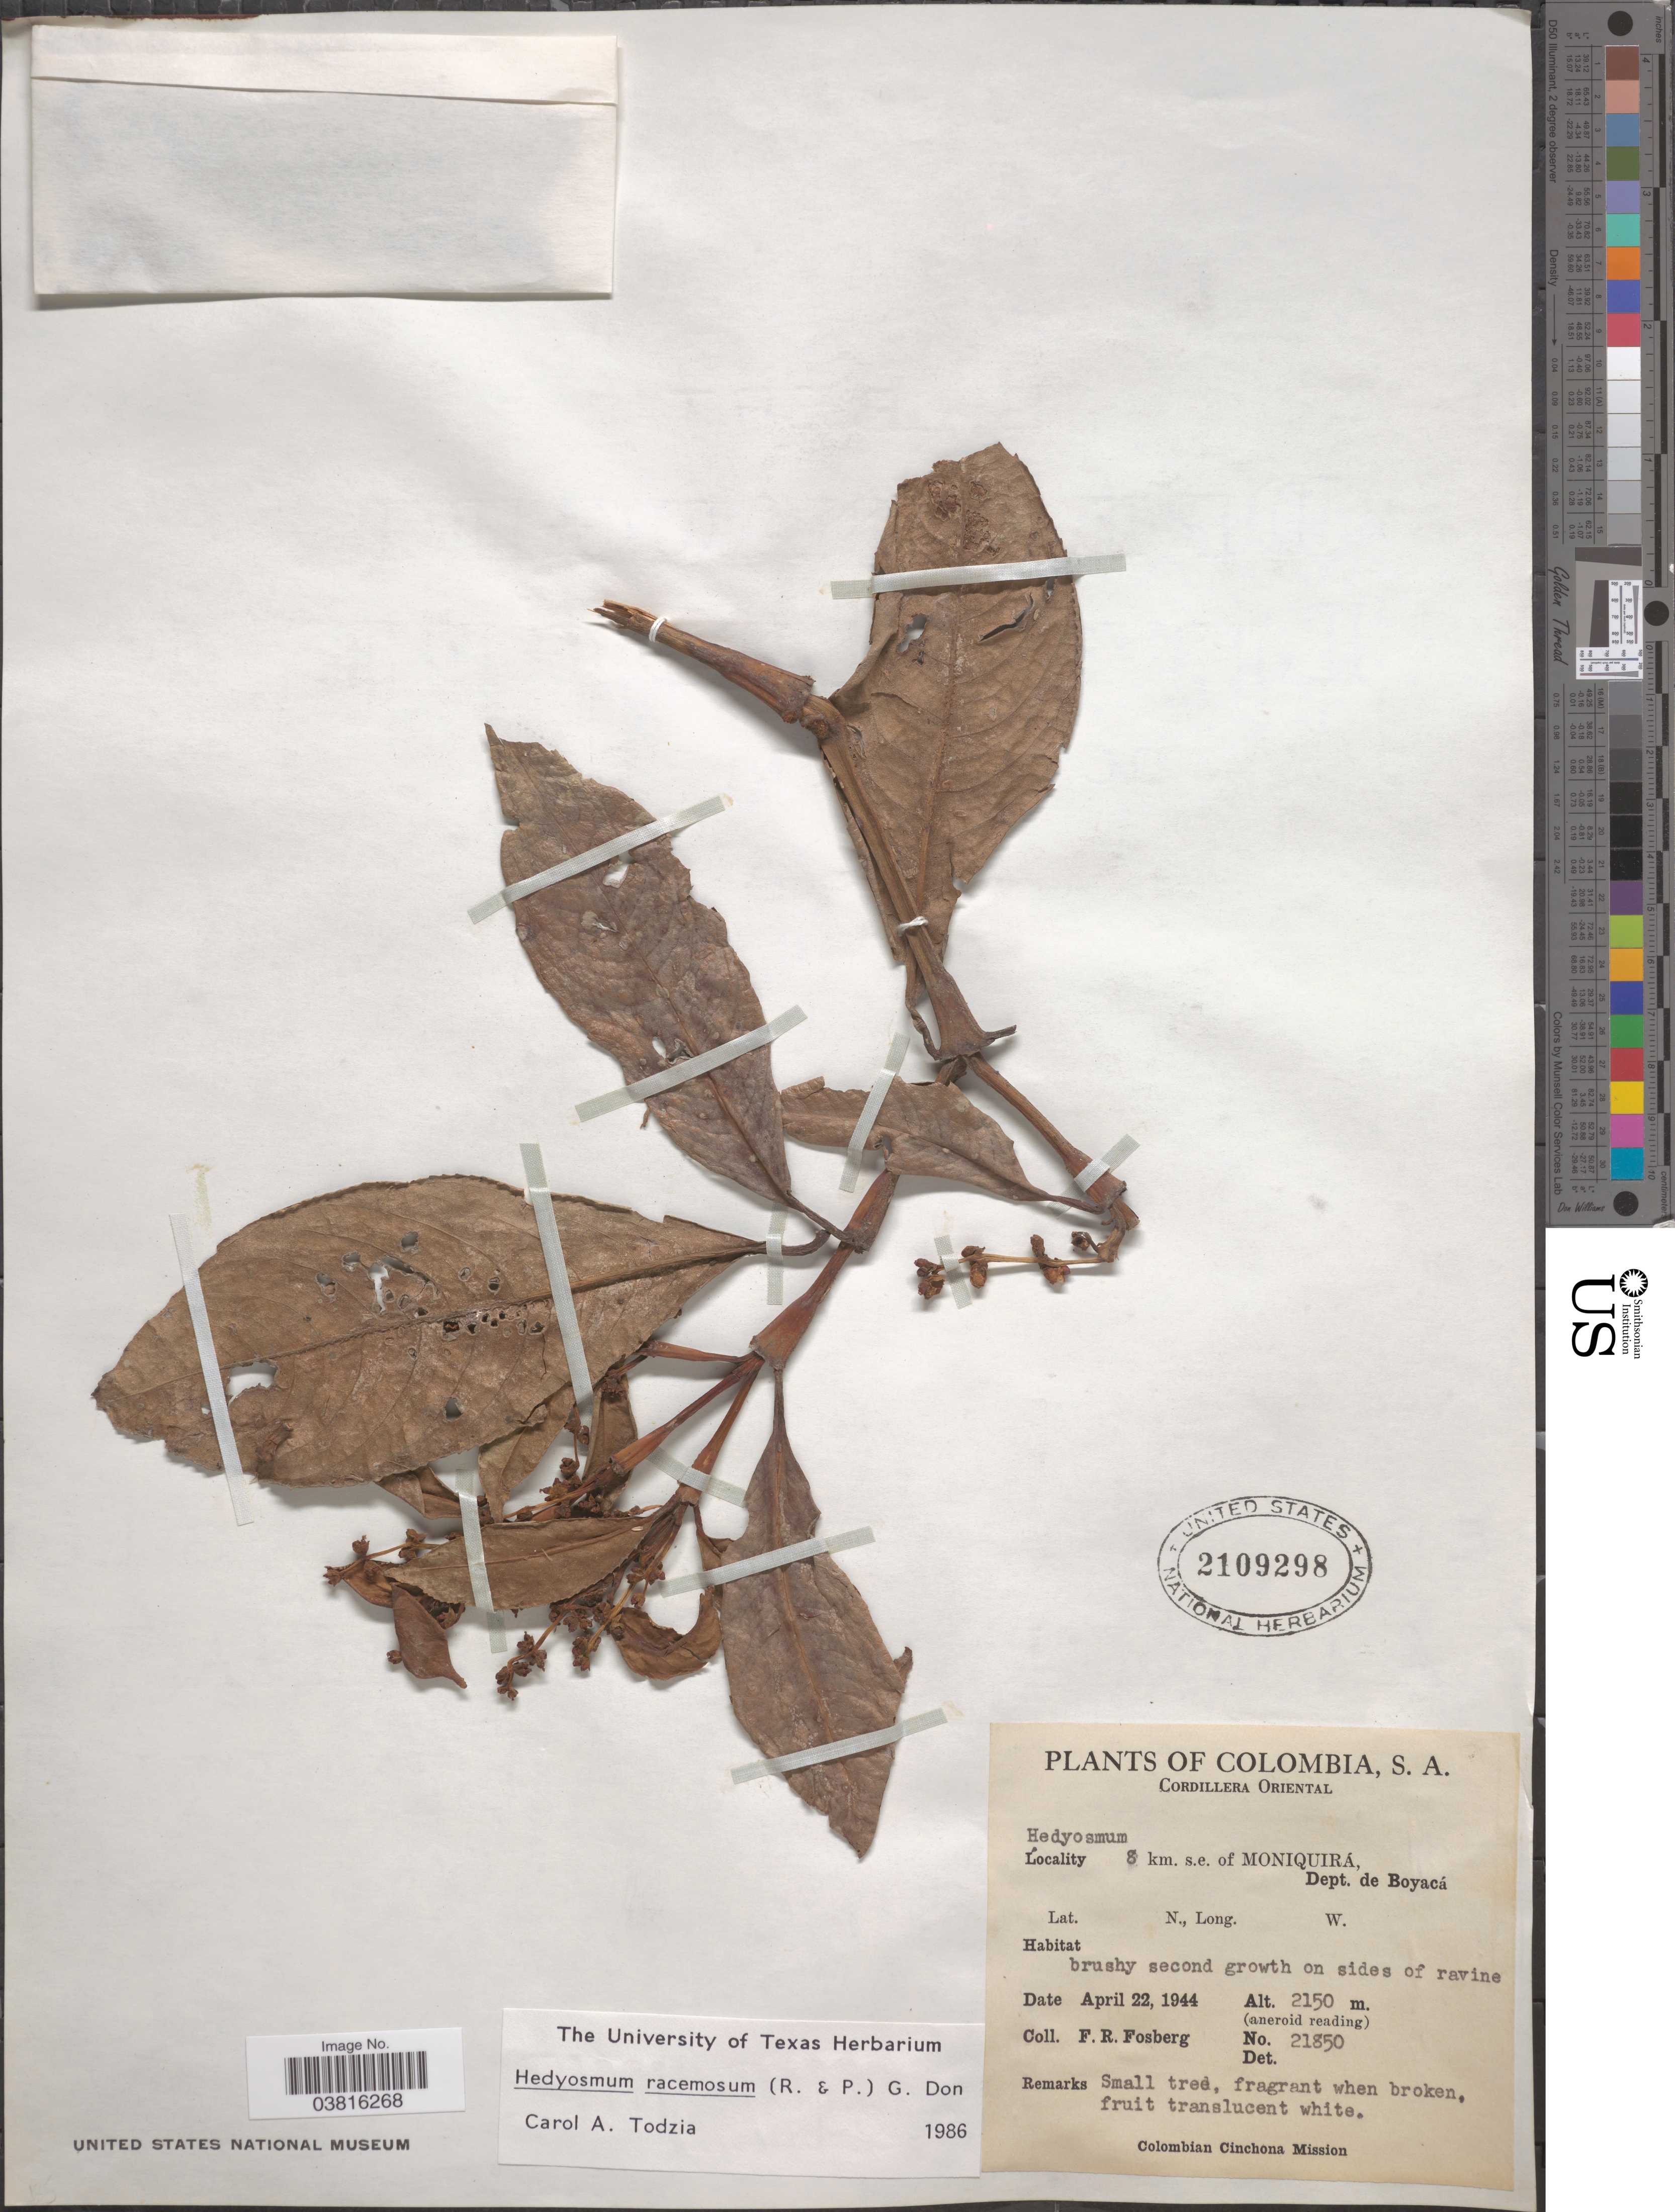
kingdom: Plantae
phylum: Tracheophyta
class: Magnoliopsida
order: Chloranthales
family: Chloranthaceae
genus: Hedyosmum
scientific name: Hedyosmum racemosum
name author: (Ruiz & Pav.) G. Don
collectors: F. R. Fosberg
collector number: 21850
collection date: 1944-04-22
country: Colombia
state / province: Boyacá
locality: Cordillera Oriental. 8 km. s.e. of Moniquirá, Dept. de Boyacá.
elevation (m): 2150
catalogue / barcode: US 2109298